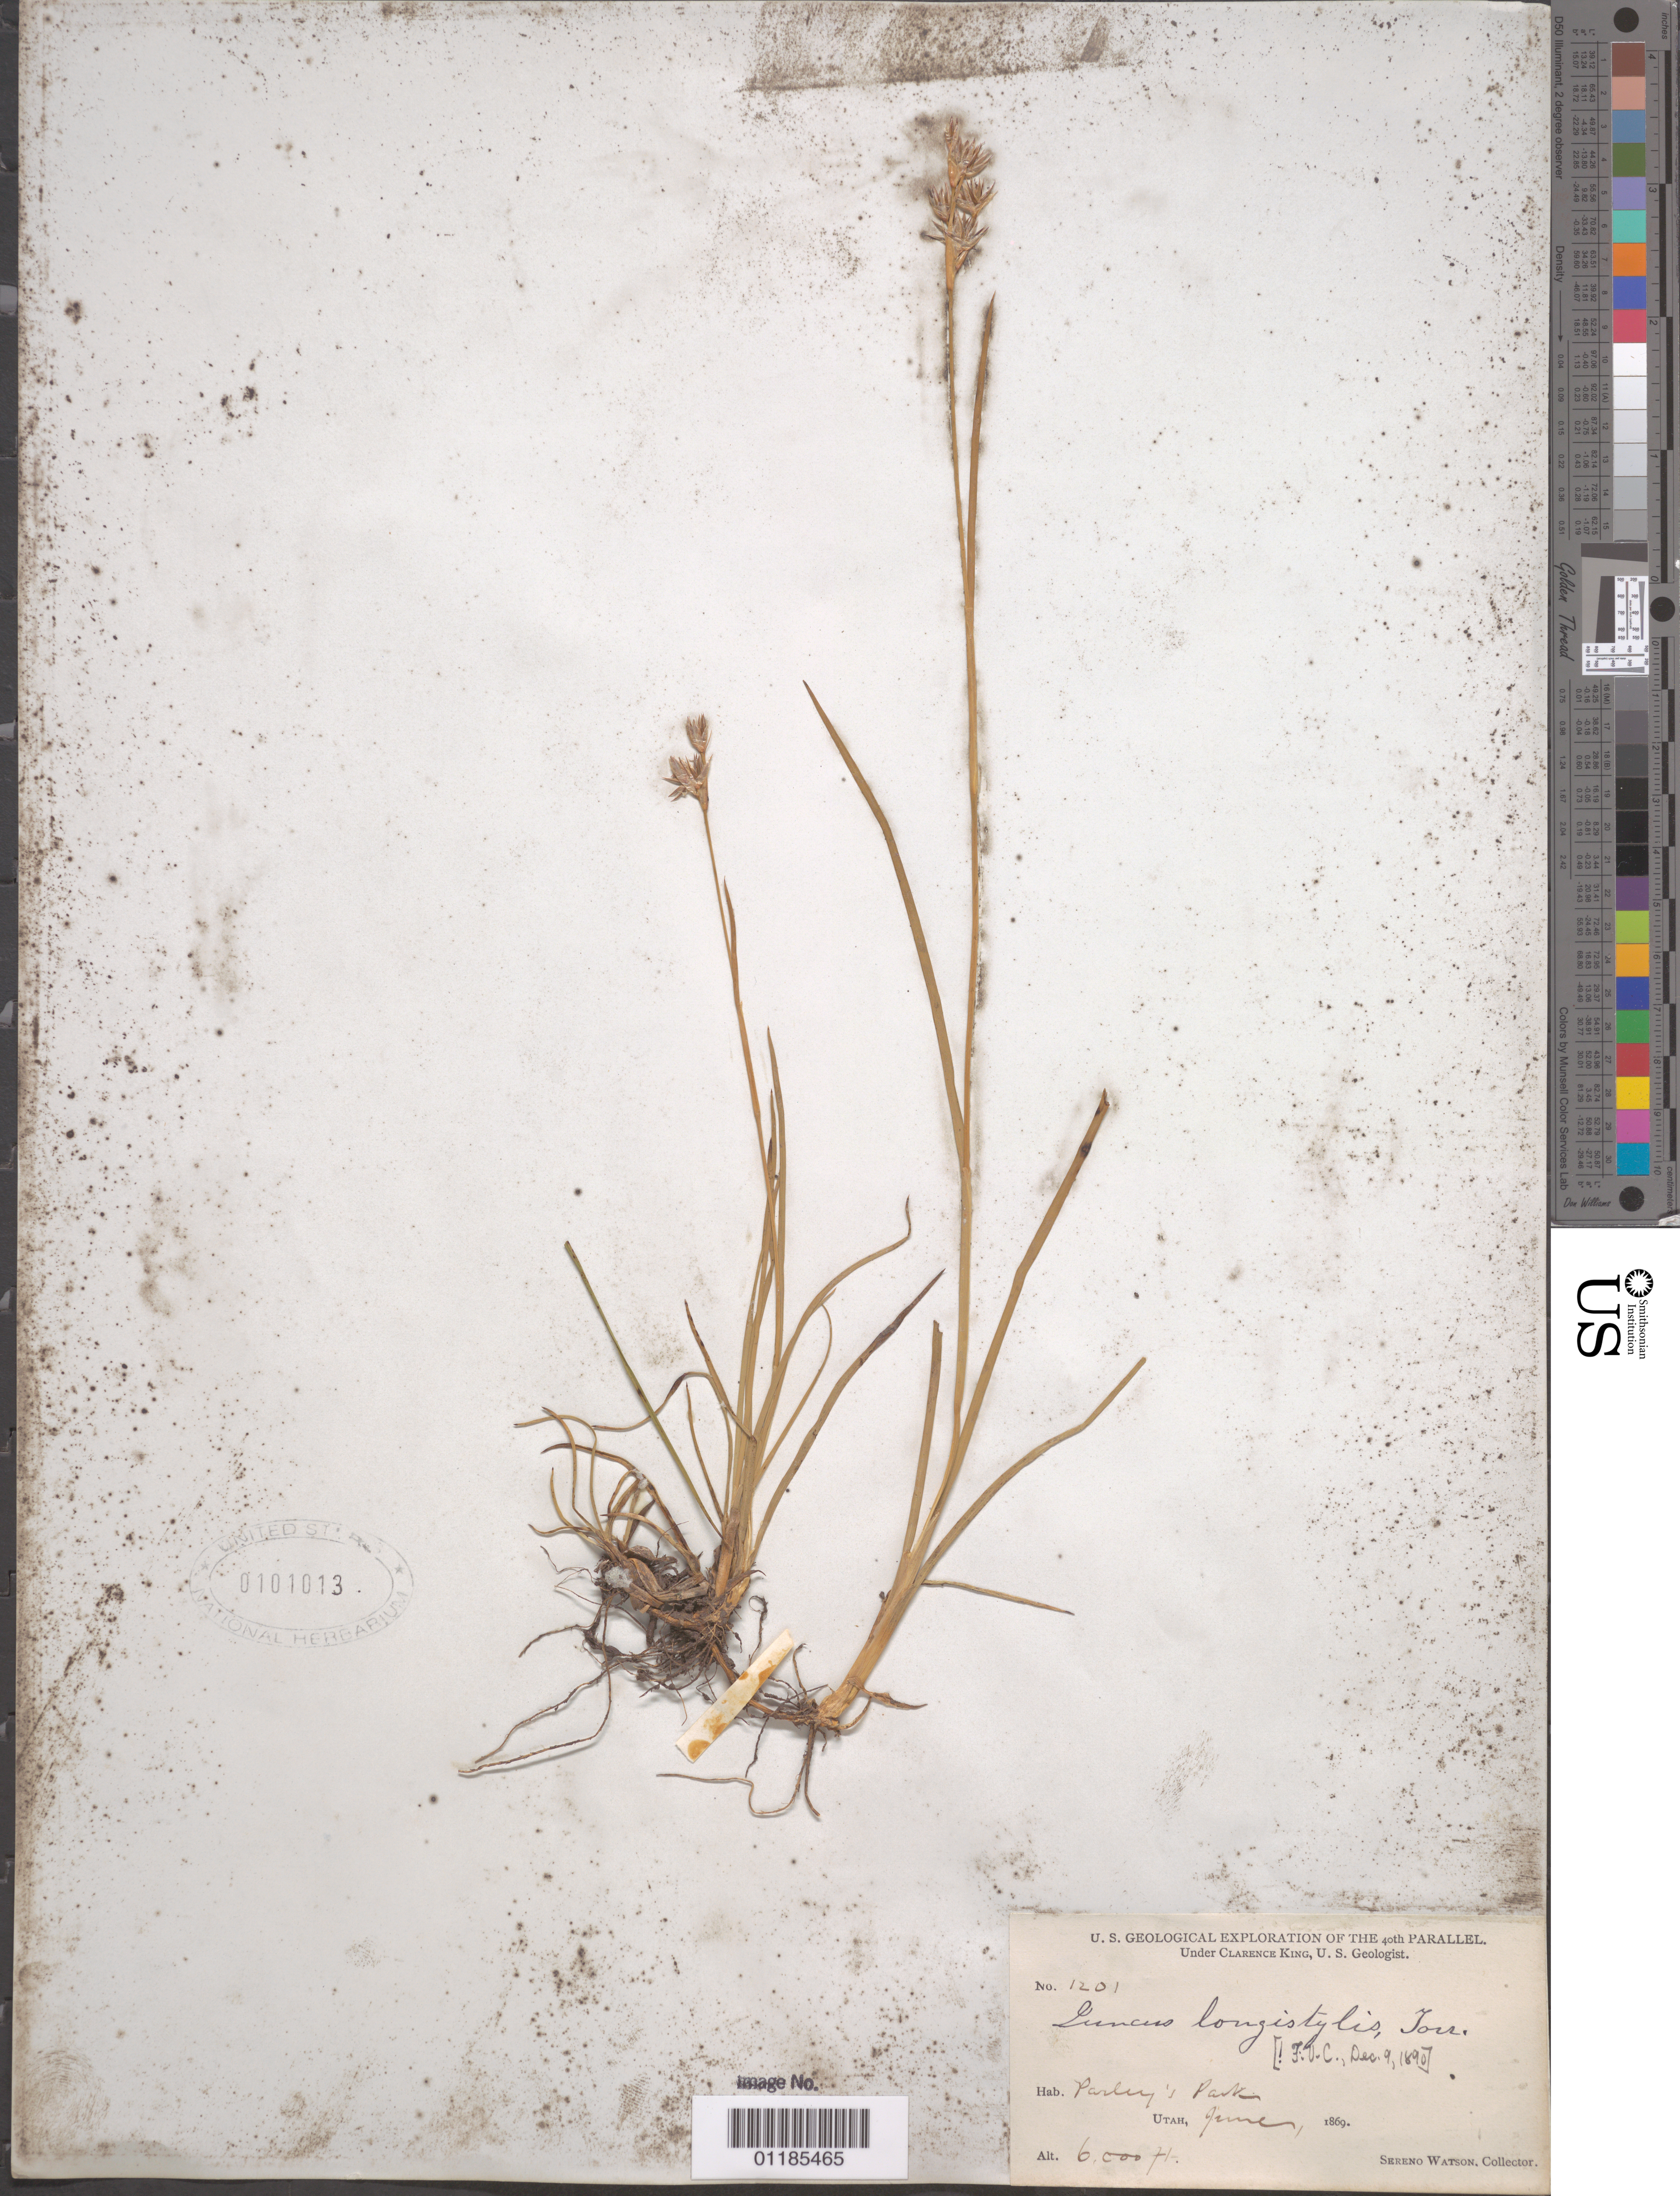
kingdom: Plantae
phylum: Tracheophyta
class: Liliopsida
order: Poales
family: Juncaceae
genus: Juncus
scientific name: Juncus longistylis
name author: Torr.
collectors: S. Watson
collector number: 1201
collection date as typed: Jun 1869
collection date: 1869-06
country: United States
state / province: Utah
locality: Parley's park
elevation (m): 1829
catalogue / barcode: US 101013